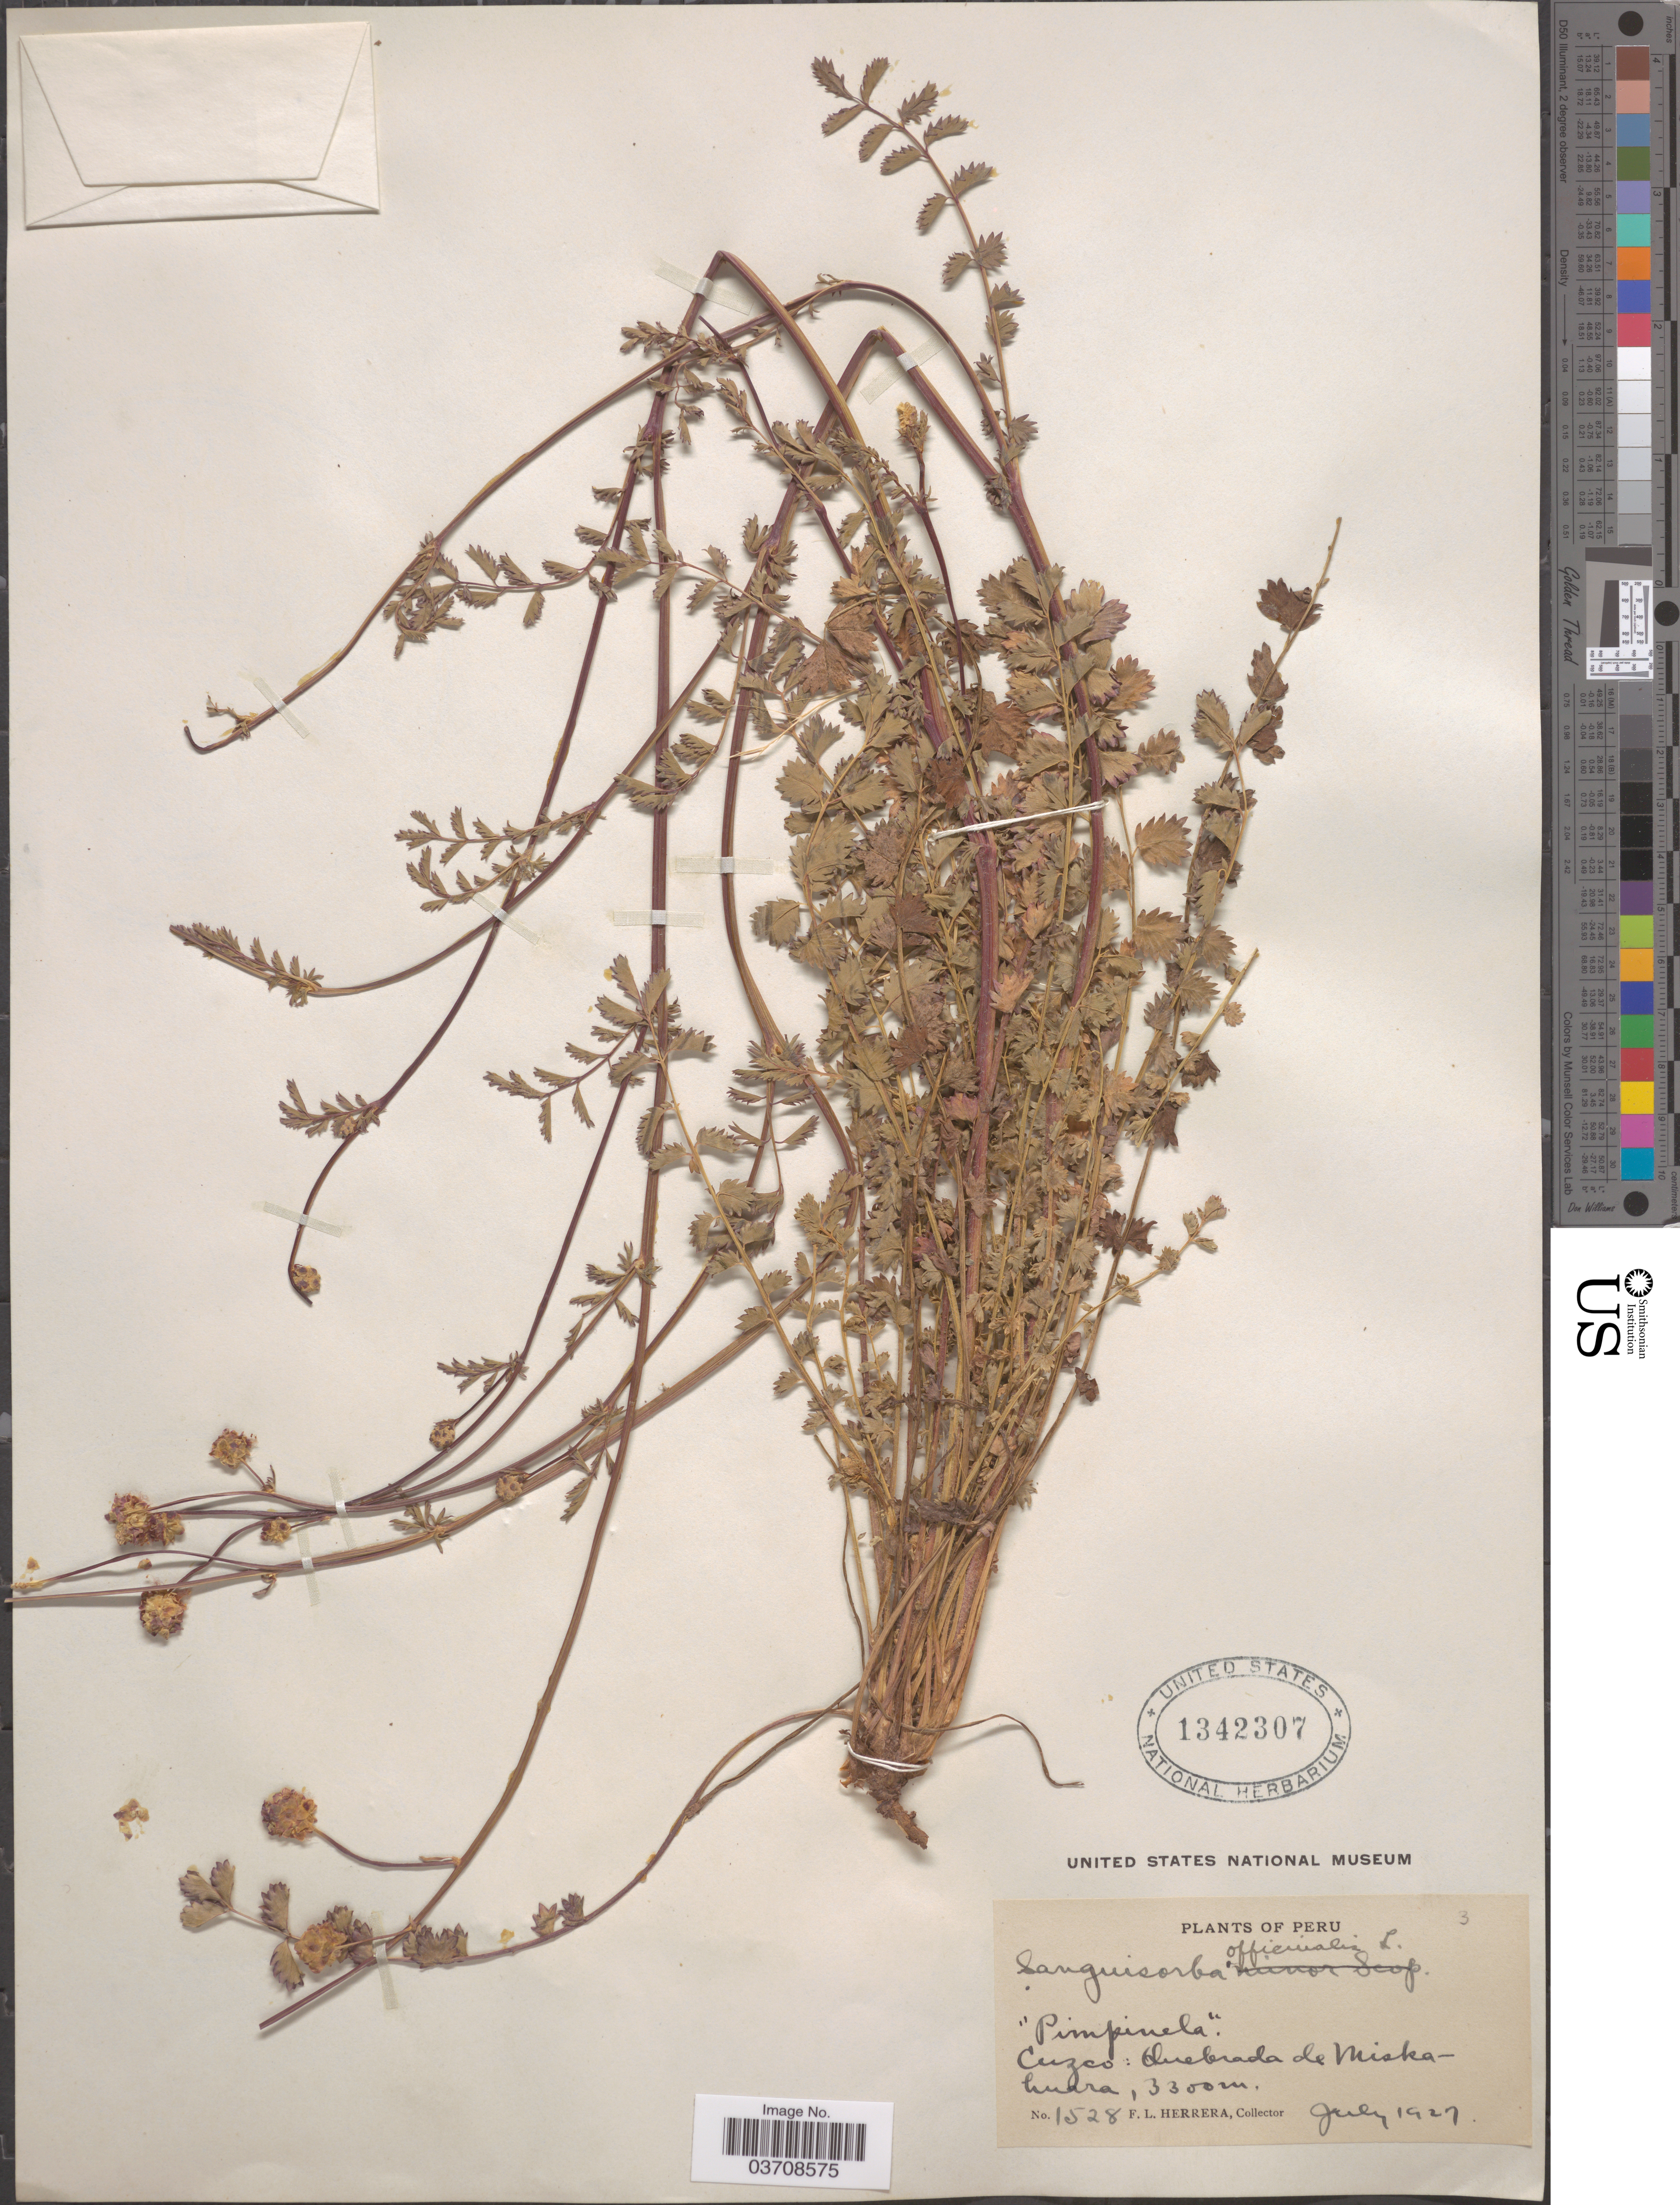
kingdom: Plantae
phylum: Tracheophyta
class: Magnoliopsida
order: Rosales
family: Rosaceae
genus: Sanguisorba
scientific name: Sanguisorba officinalis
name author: L.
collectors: F. L. Herrera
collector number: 1528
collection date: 1927-07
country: Peru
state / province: Cusco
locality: Cuzco: Quebrada de Miskahuara.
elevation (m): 3300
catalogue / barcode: US 1342307